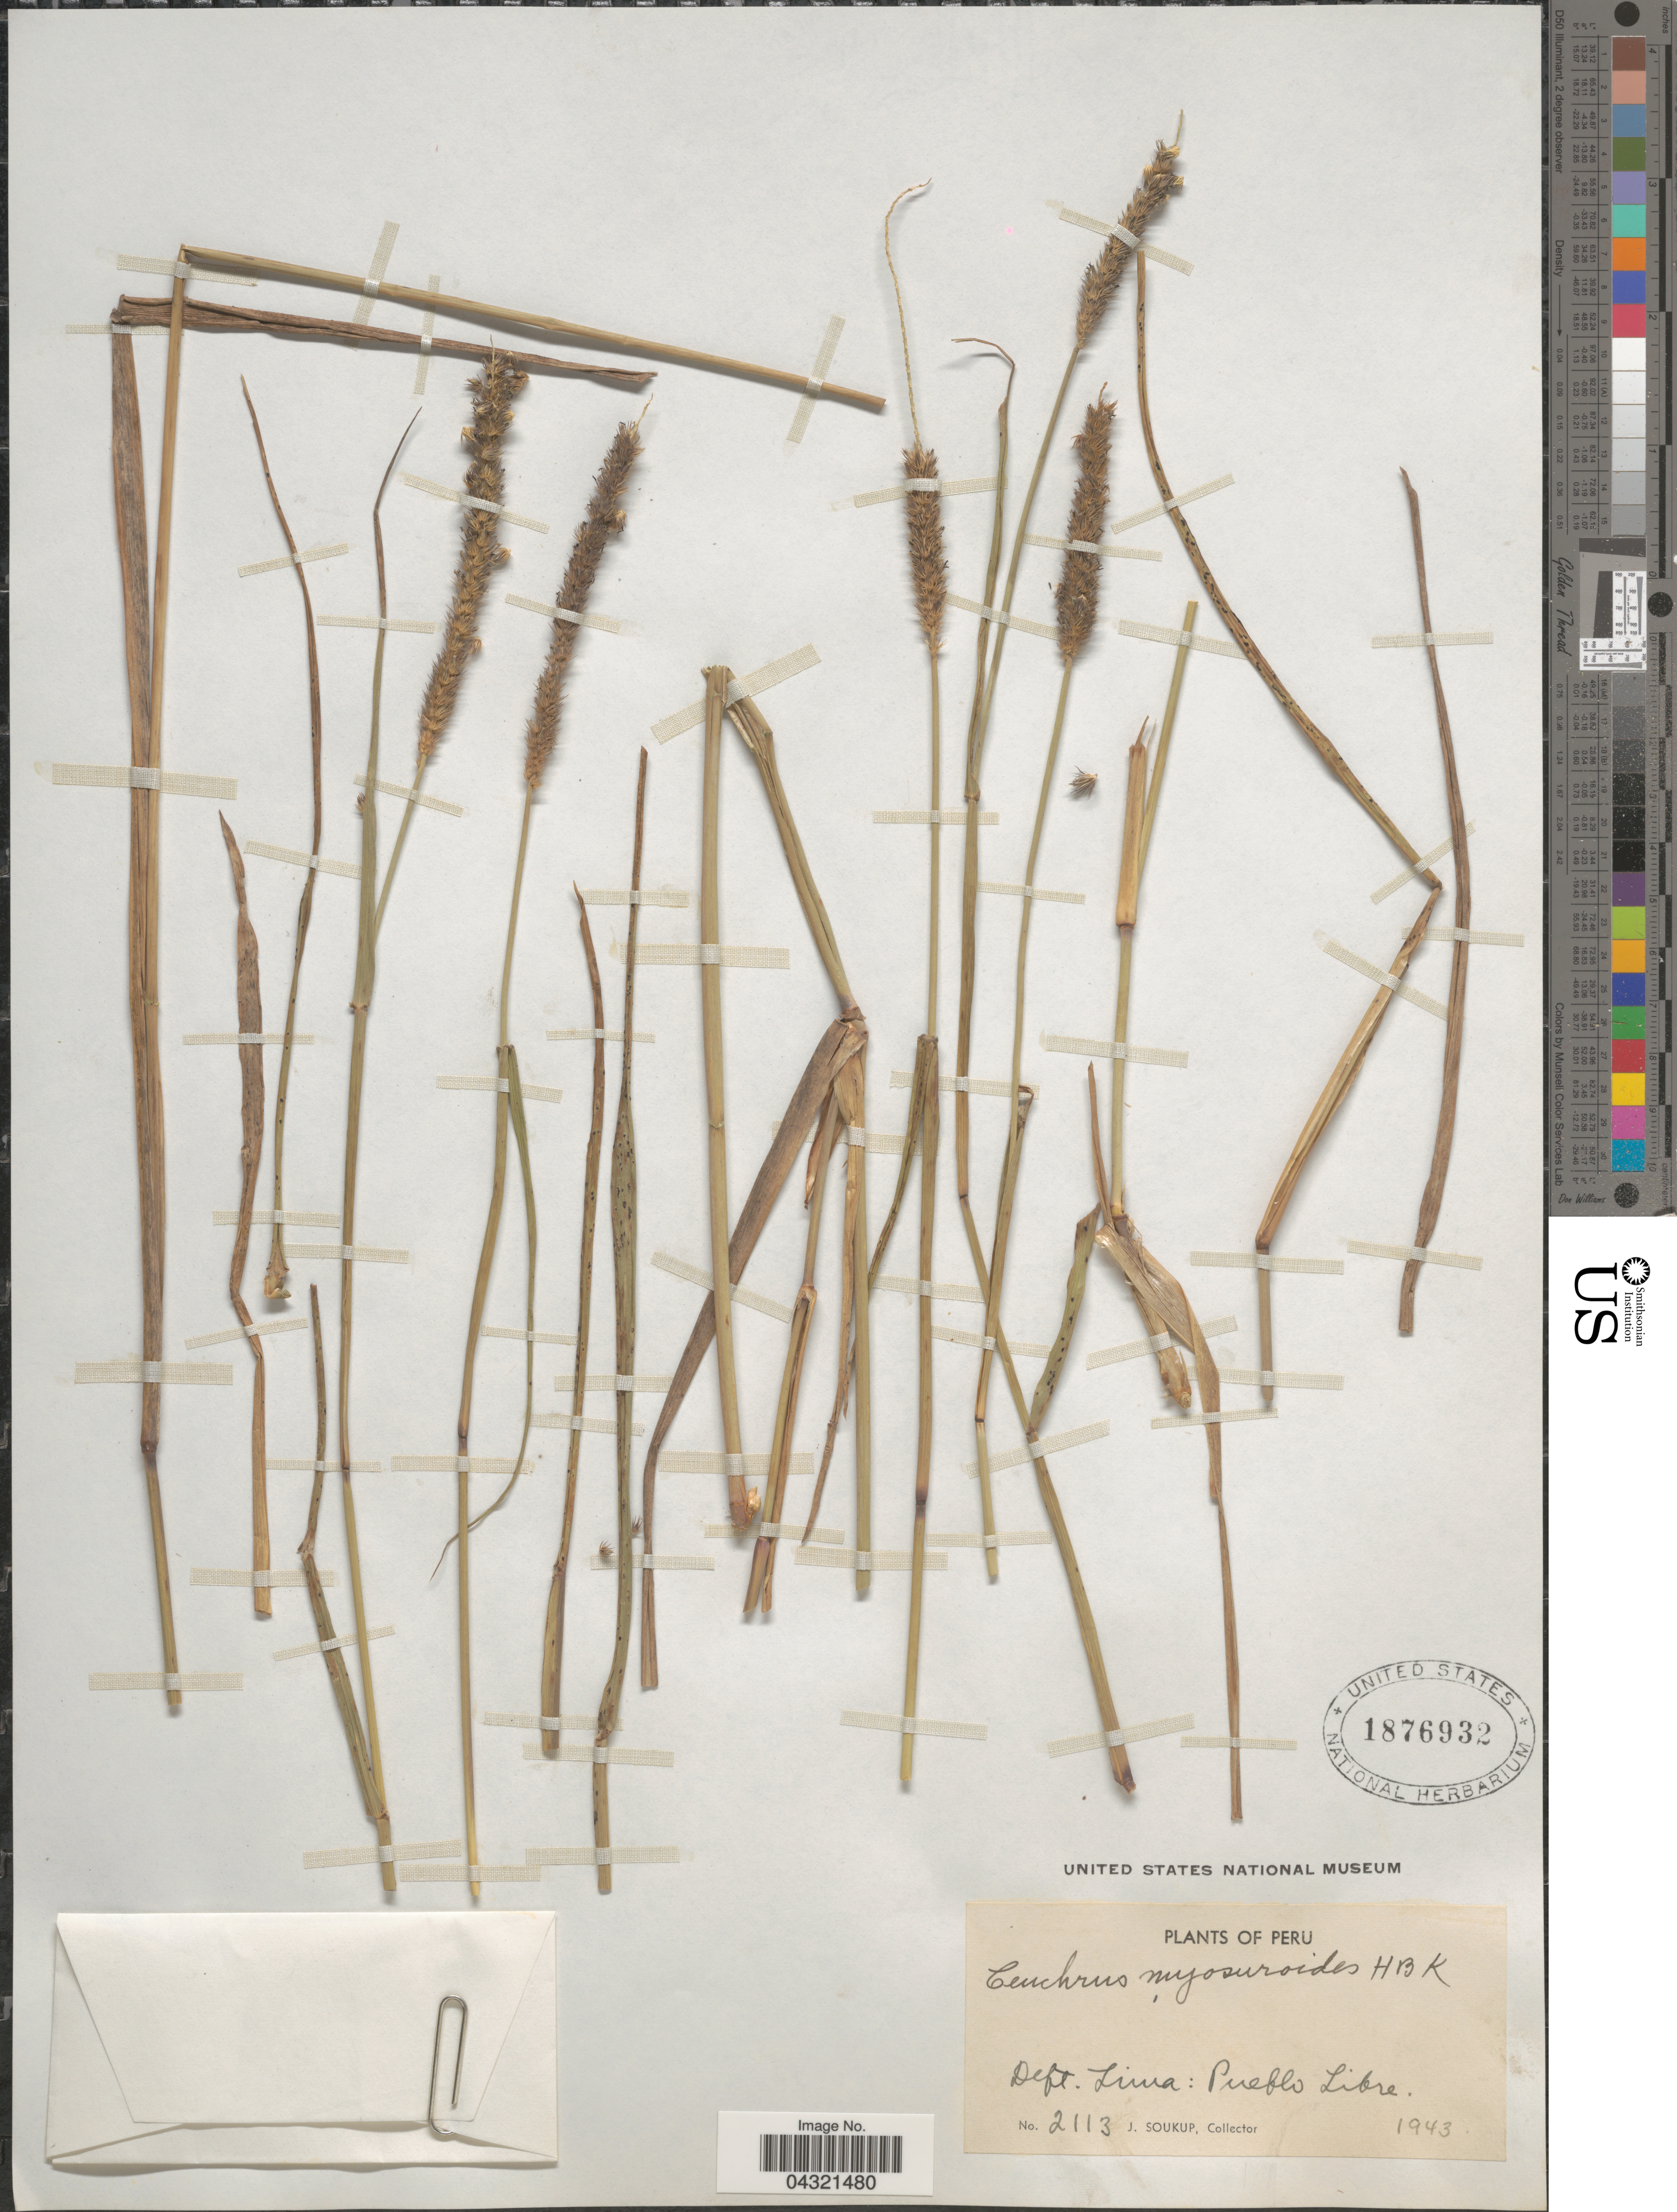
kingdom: Plantae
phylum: Tracheophyta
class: Liliopsida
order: Poales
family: Poaceae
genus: Cenchrus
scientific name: Cenchrus myosuroides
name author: Kunth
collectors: J. Soukup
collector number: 2113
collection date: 1943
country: Peru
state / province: Lima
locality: Dept. Lima: Pueblo Libre.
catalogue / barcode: US 1876932